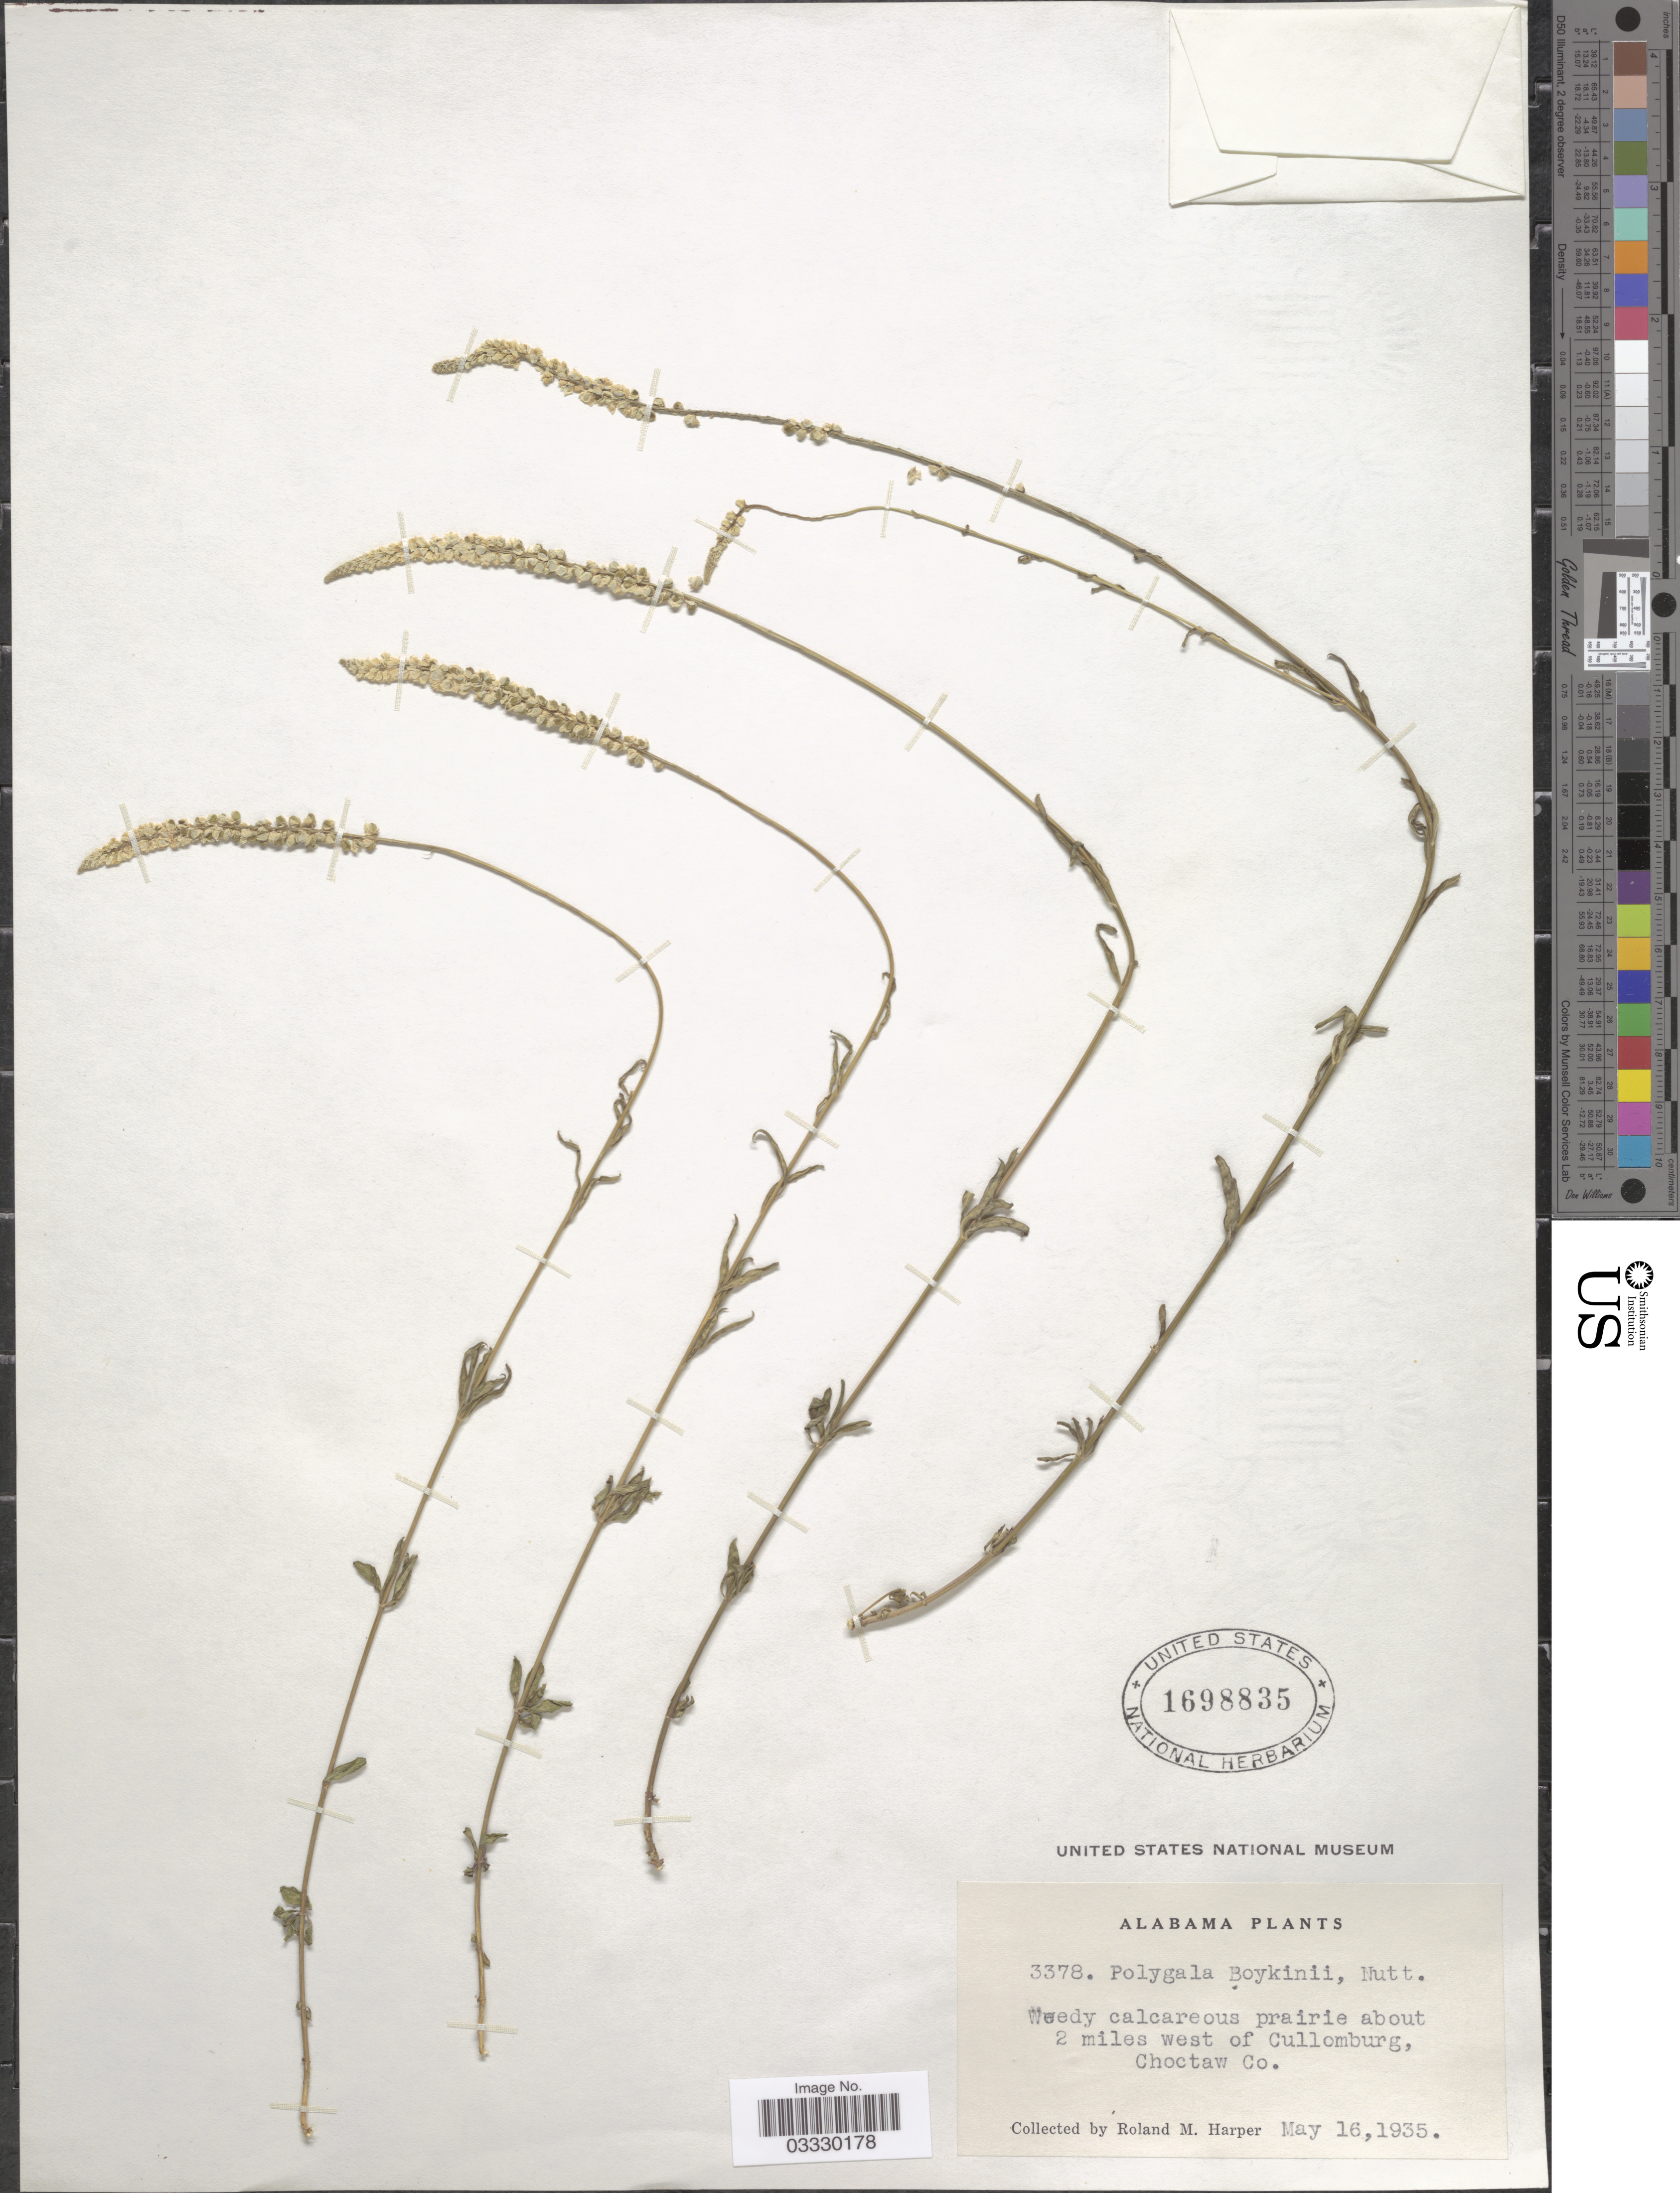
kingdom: Plantae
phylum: Tracheophyta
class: Magnoliopsida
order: Fabales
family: Polygalaceae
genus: Polygala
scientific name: Polygala boykinii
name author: Nutt.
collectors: R. M. Harper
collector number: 3378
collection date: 1935-05-16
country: United States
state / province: Alabama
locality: About 2 miles west of Cullomburg, Choctaw Co.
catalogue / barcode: US 1698835